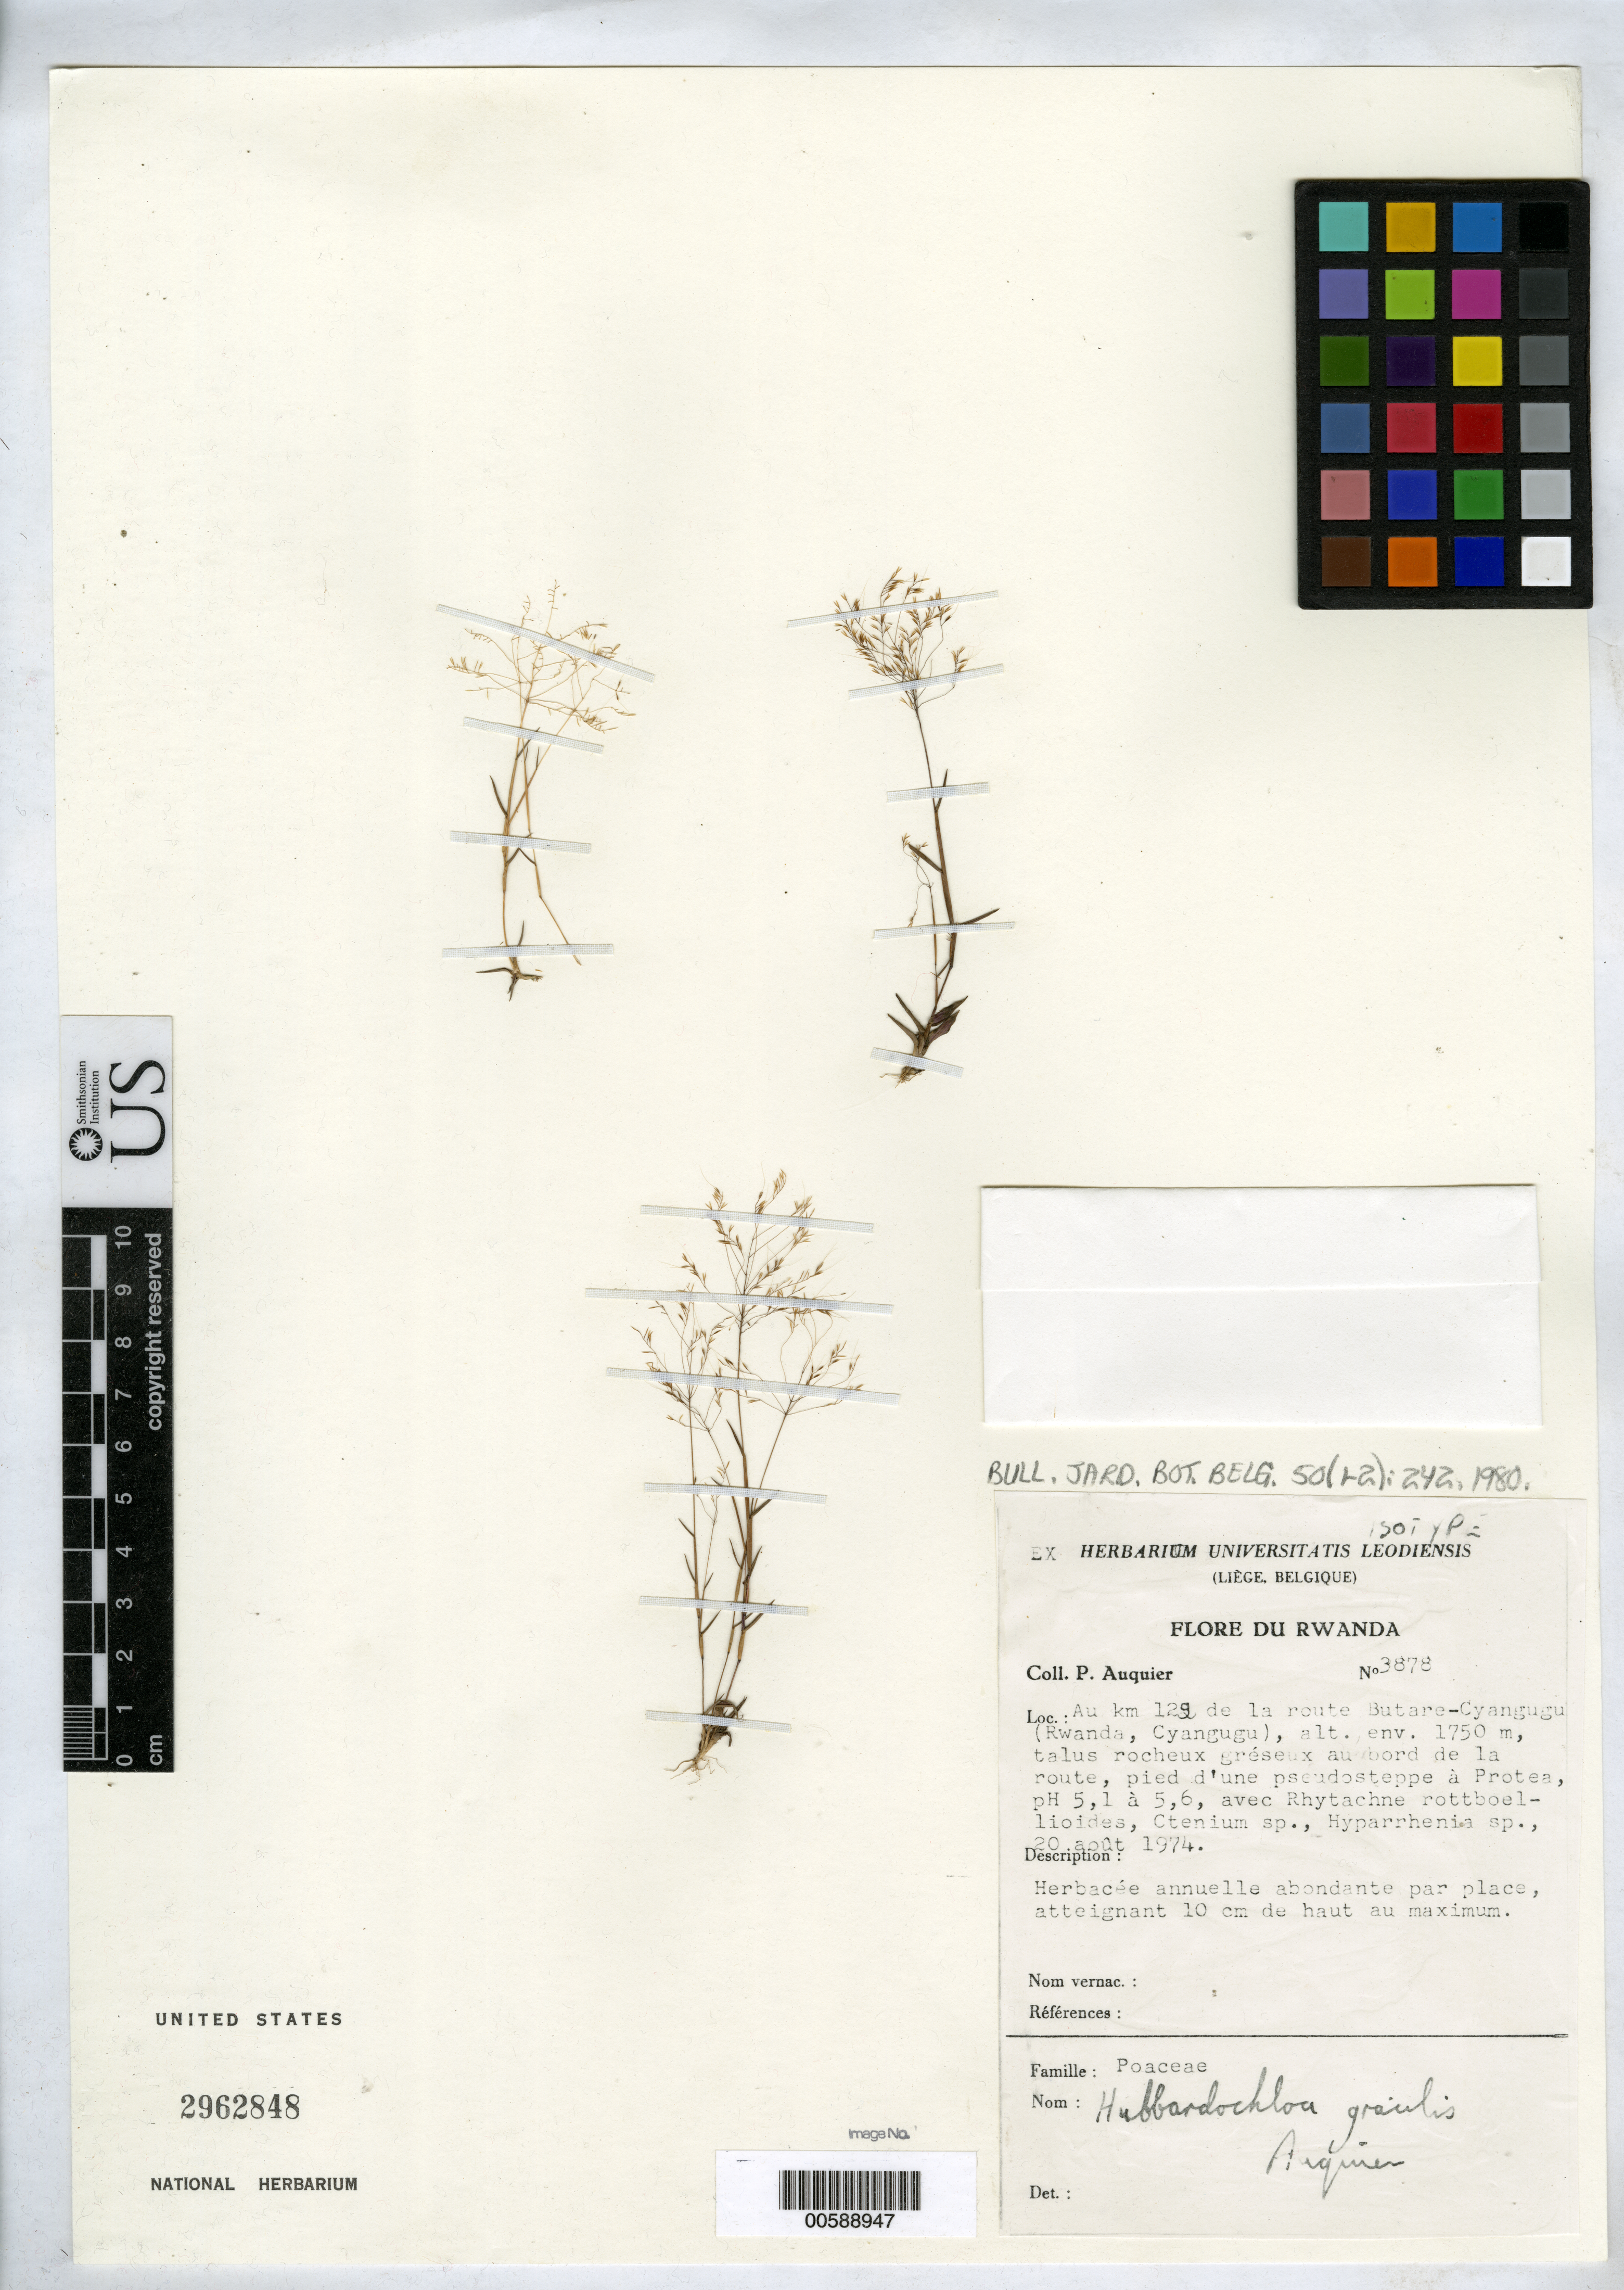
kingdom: Plantae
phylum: Tracheophyta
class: Liliopsida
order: Poales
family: Poaceae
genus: Hubbardochloa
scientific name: Hubbardochloa gracilis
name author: Auquier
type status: Isotype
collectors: P. Auquier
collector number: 3878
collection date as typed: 20 Aug 1974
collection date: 1974-08-20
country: Rwanda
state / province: Ouest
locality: Au km 129 de la route Butare-Cyangugu. [Near km 129 of the Butare-Cyangugu road.]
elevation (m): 1750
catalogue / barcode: US 2962848